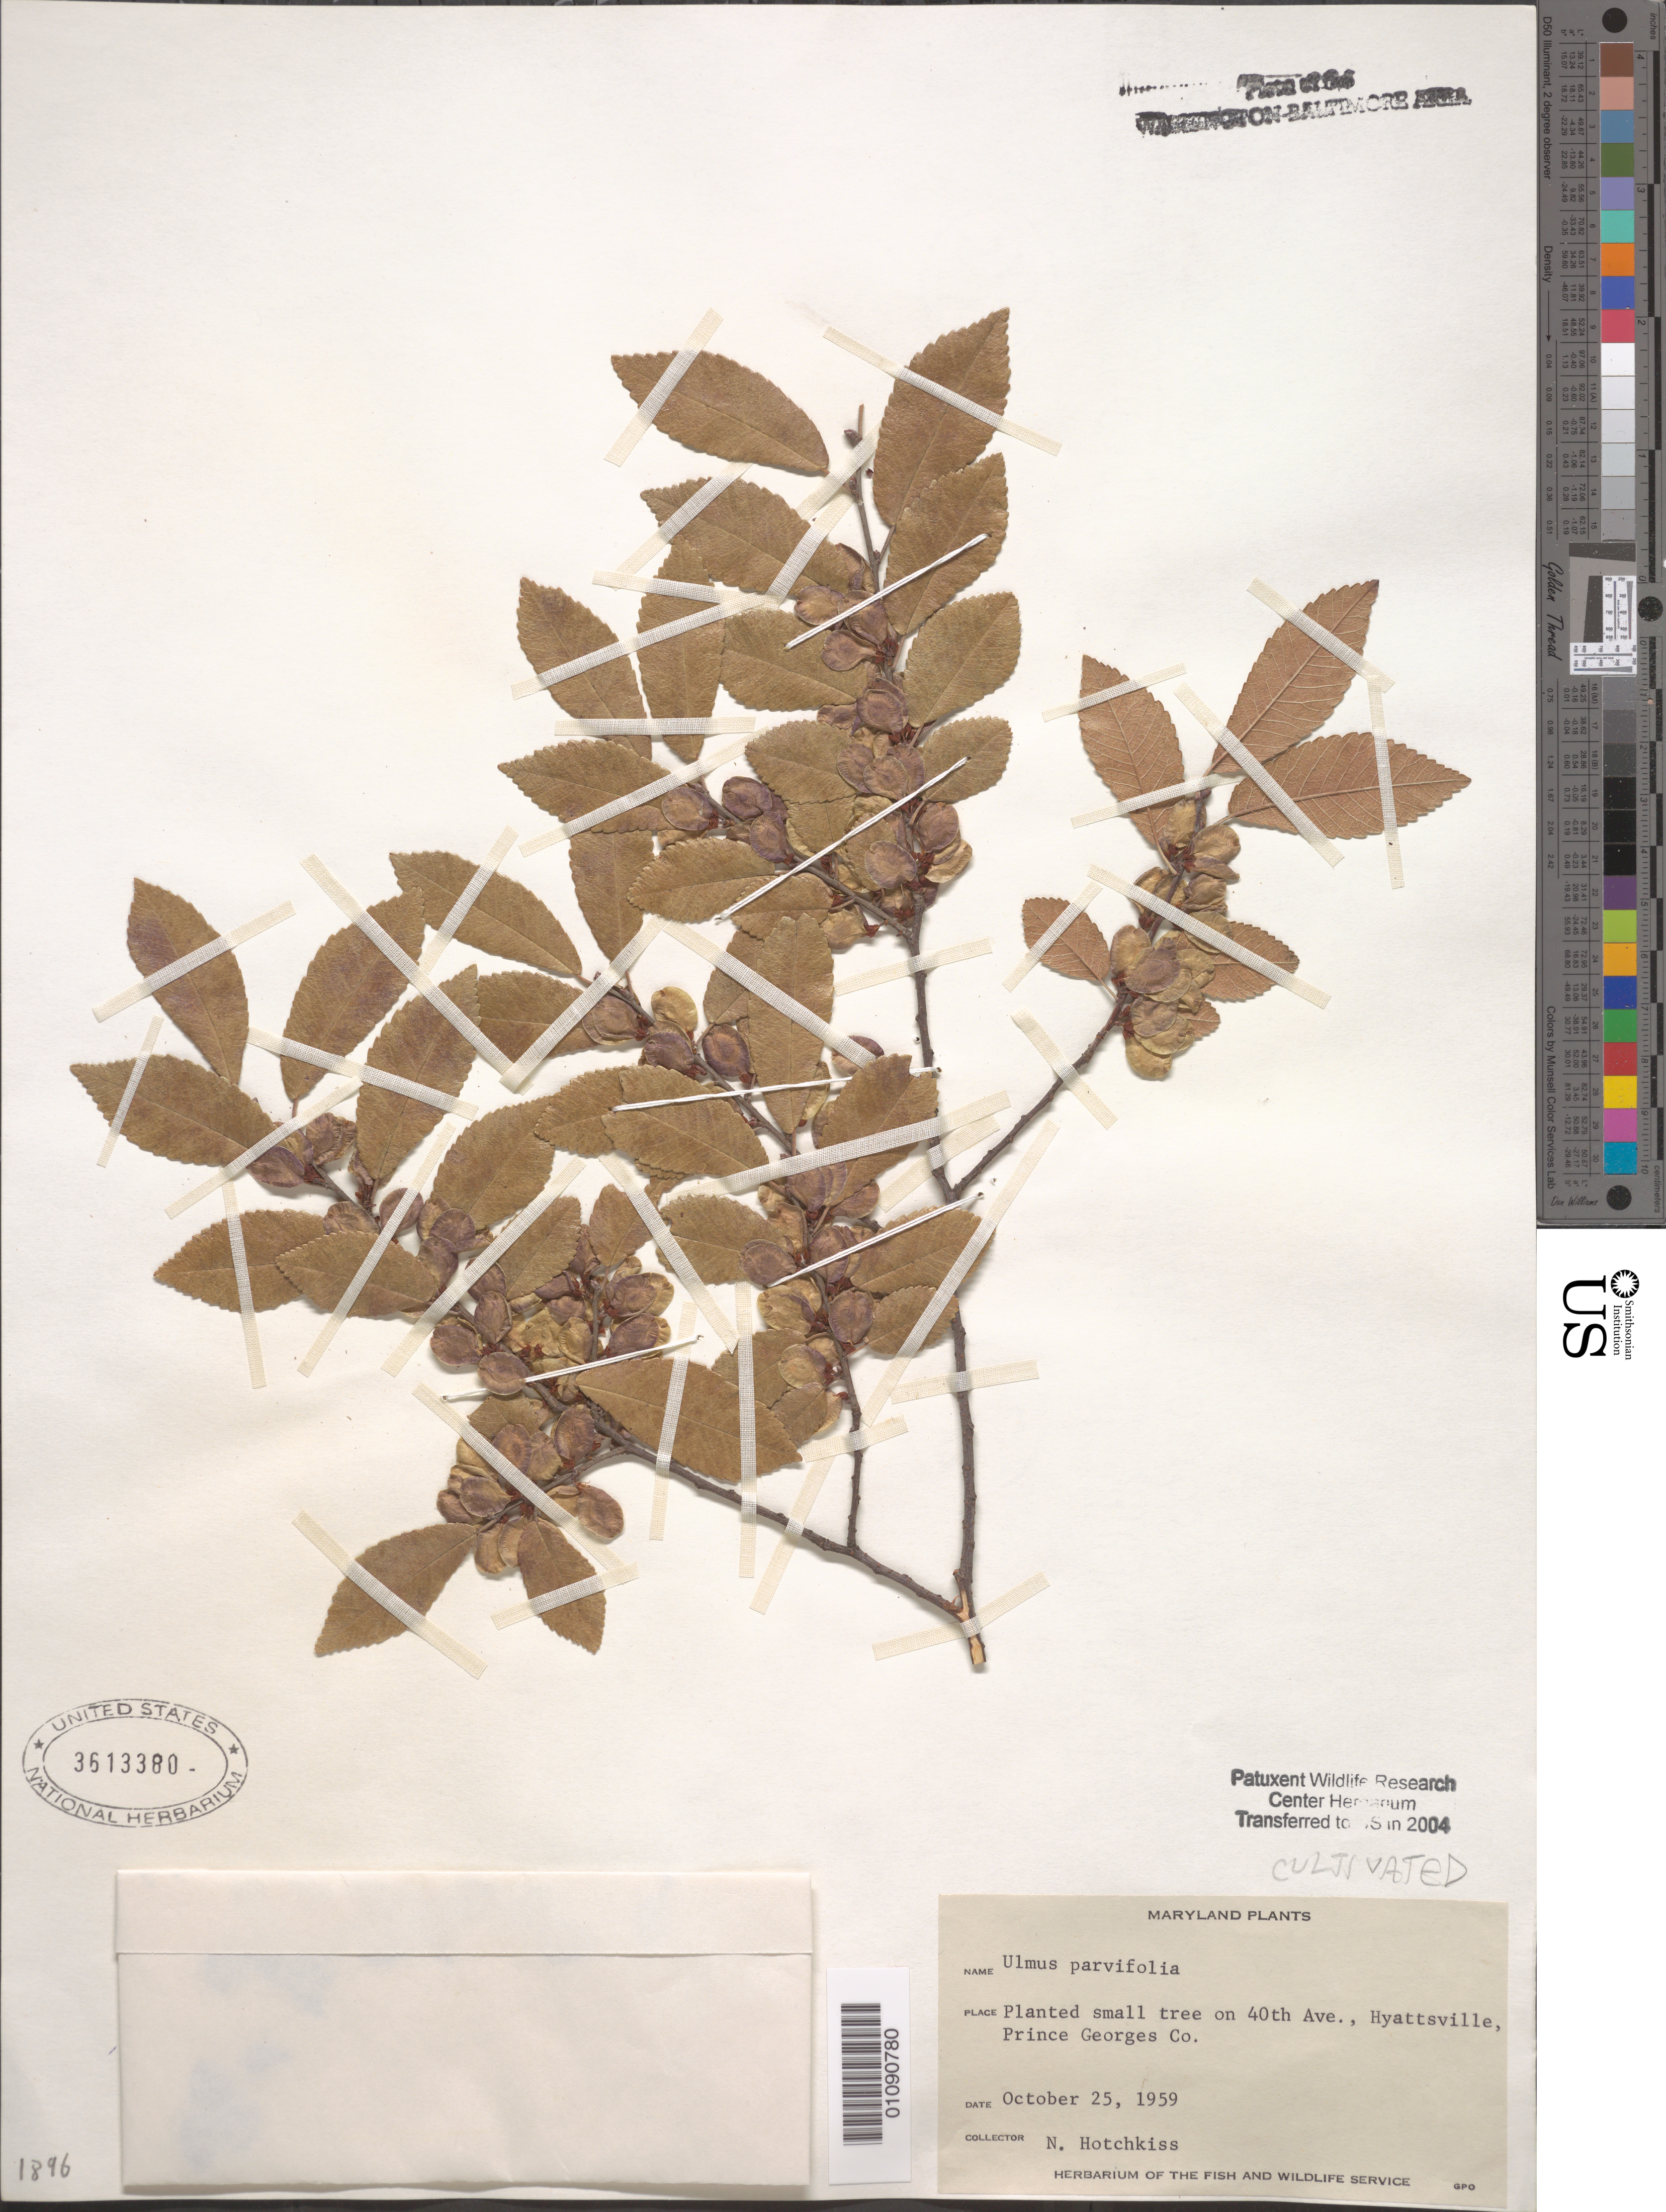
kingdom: Plantae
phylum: Tracheophyta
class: Magnoliopsida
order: Rosales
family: Ulmaceae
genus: Ulmus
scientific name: Ulmus parvifolia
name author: Jacq.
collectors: N. Hotchkiss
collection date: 1959-10-25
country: United States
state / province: Maryland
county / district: Prince George's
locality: Hyattsville, 40th Ave.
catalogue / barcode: US 3613380